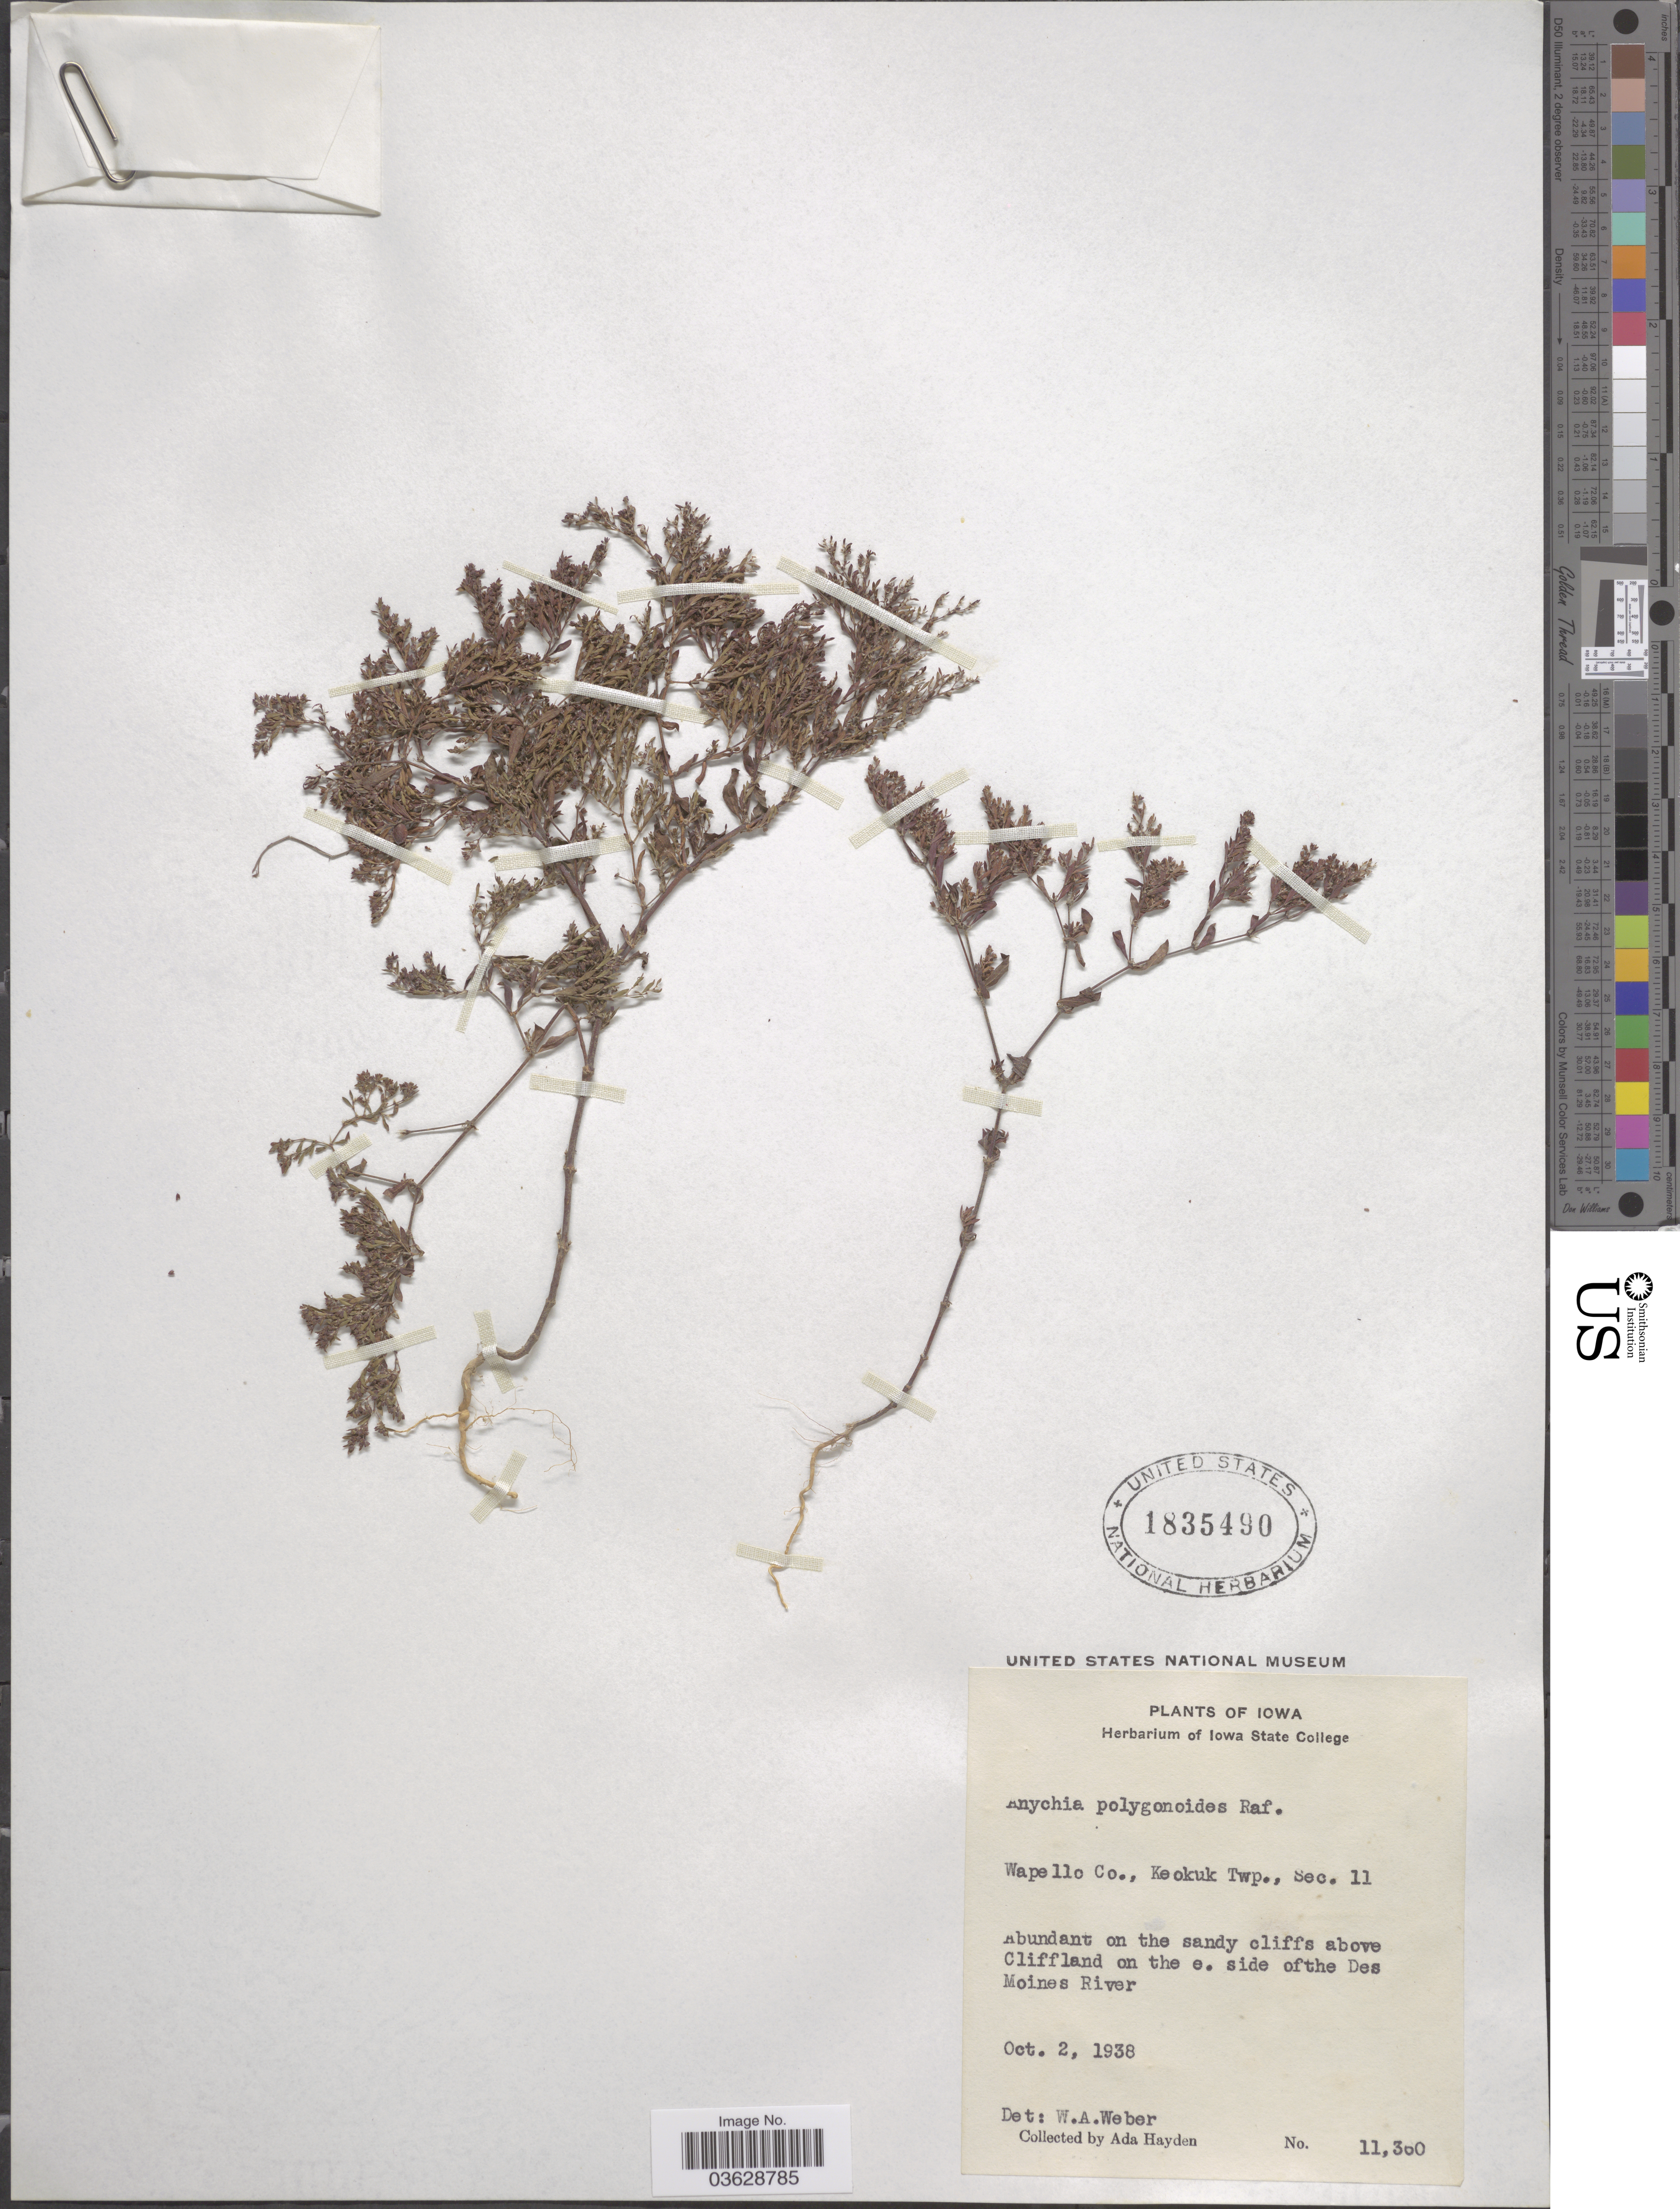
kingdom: Plantae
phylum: Tracheophyta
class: Magnoliopsida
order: Caryophyllales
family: Caryophyllaceae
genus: Paronychia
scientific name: Paronychia fastigiata var. fastigiata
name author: (Raf.) Fernald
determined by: Strong, Mark T., (BOT), Smithsonian Institution - National Museum of Natural History (UNITED STATES)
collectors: Ada Hayden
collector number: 11360*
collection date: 1938-10-02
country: United States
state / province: Iowa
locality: Wapello Co., Keokuk Twp., Sec. 11. Above Cliffland on the e. side of the Des Moines River.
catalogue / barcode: US 1835490